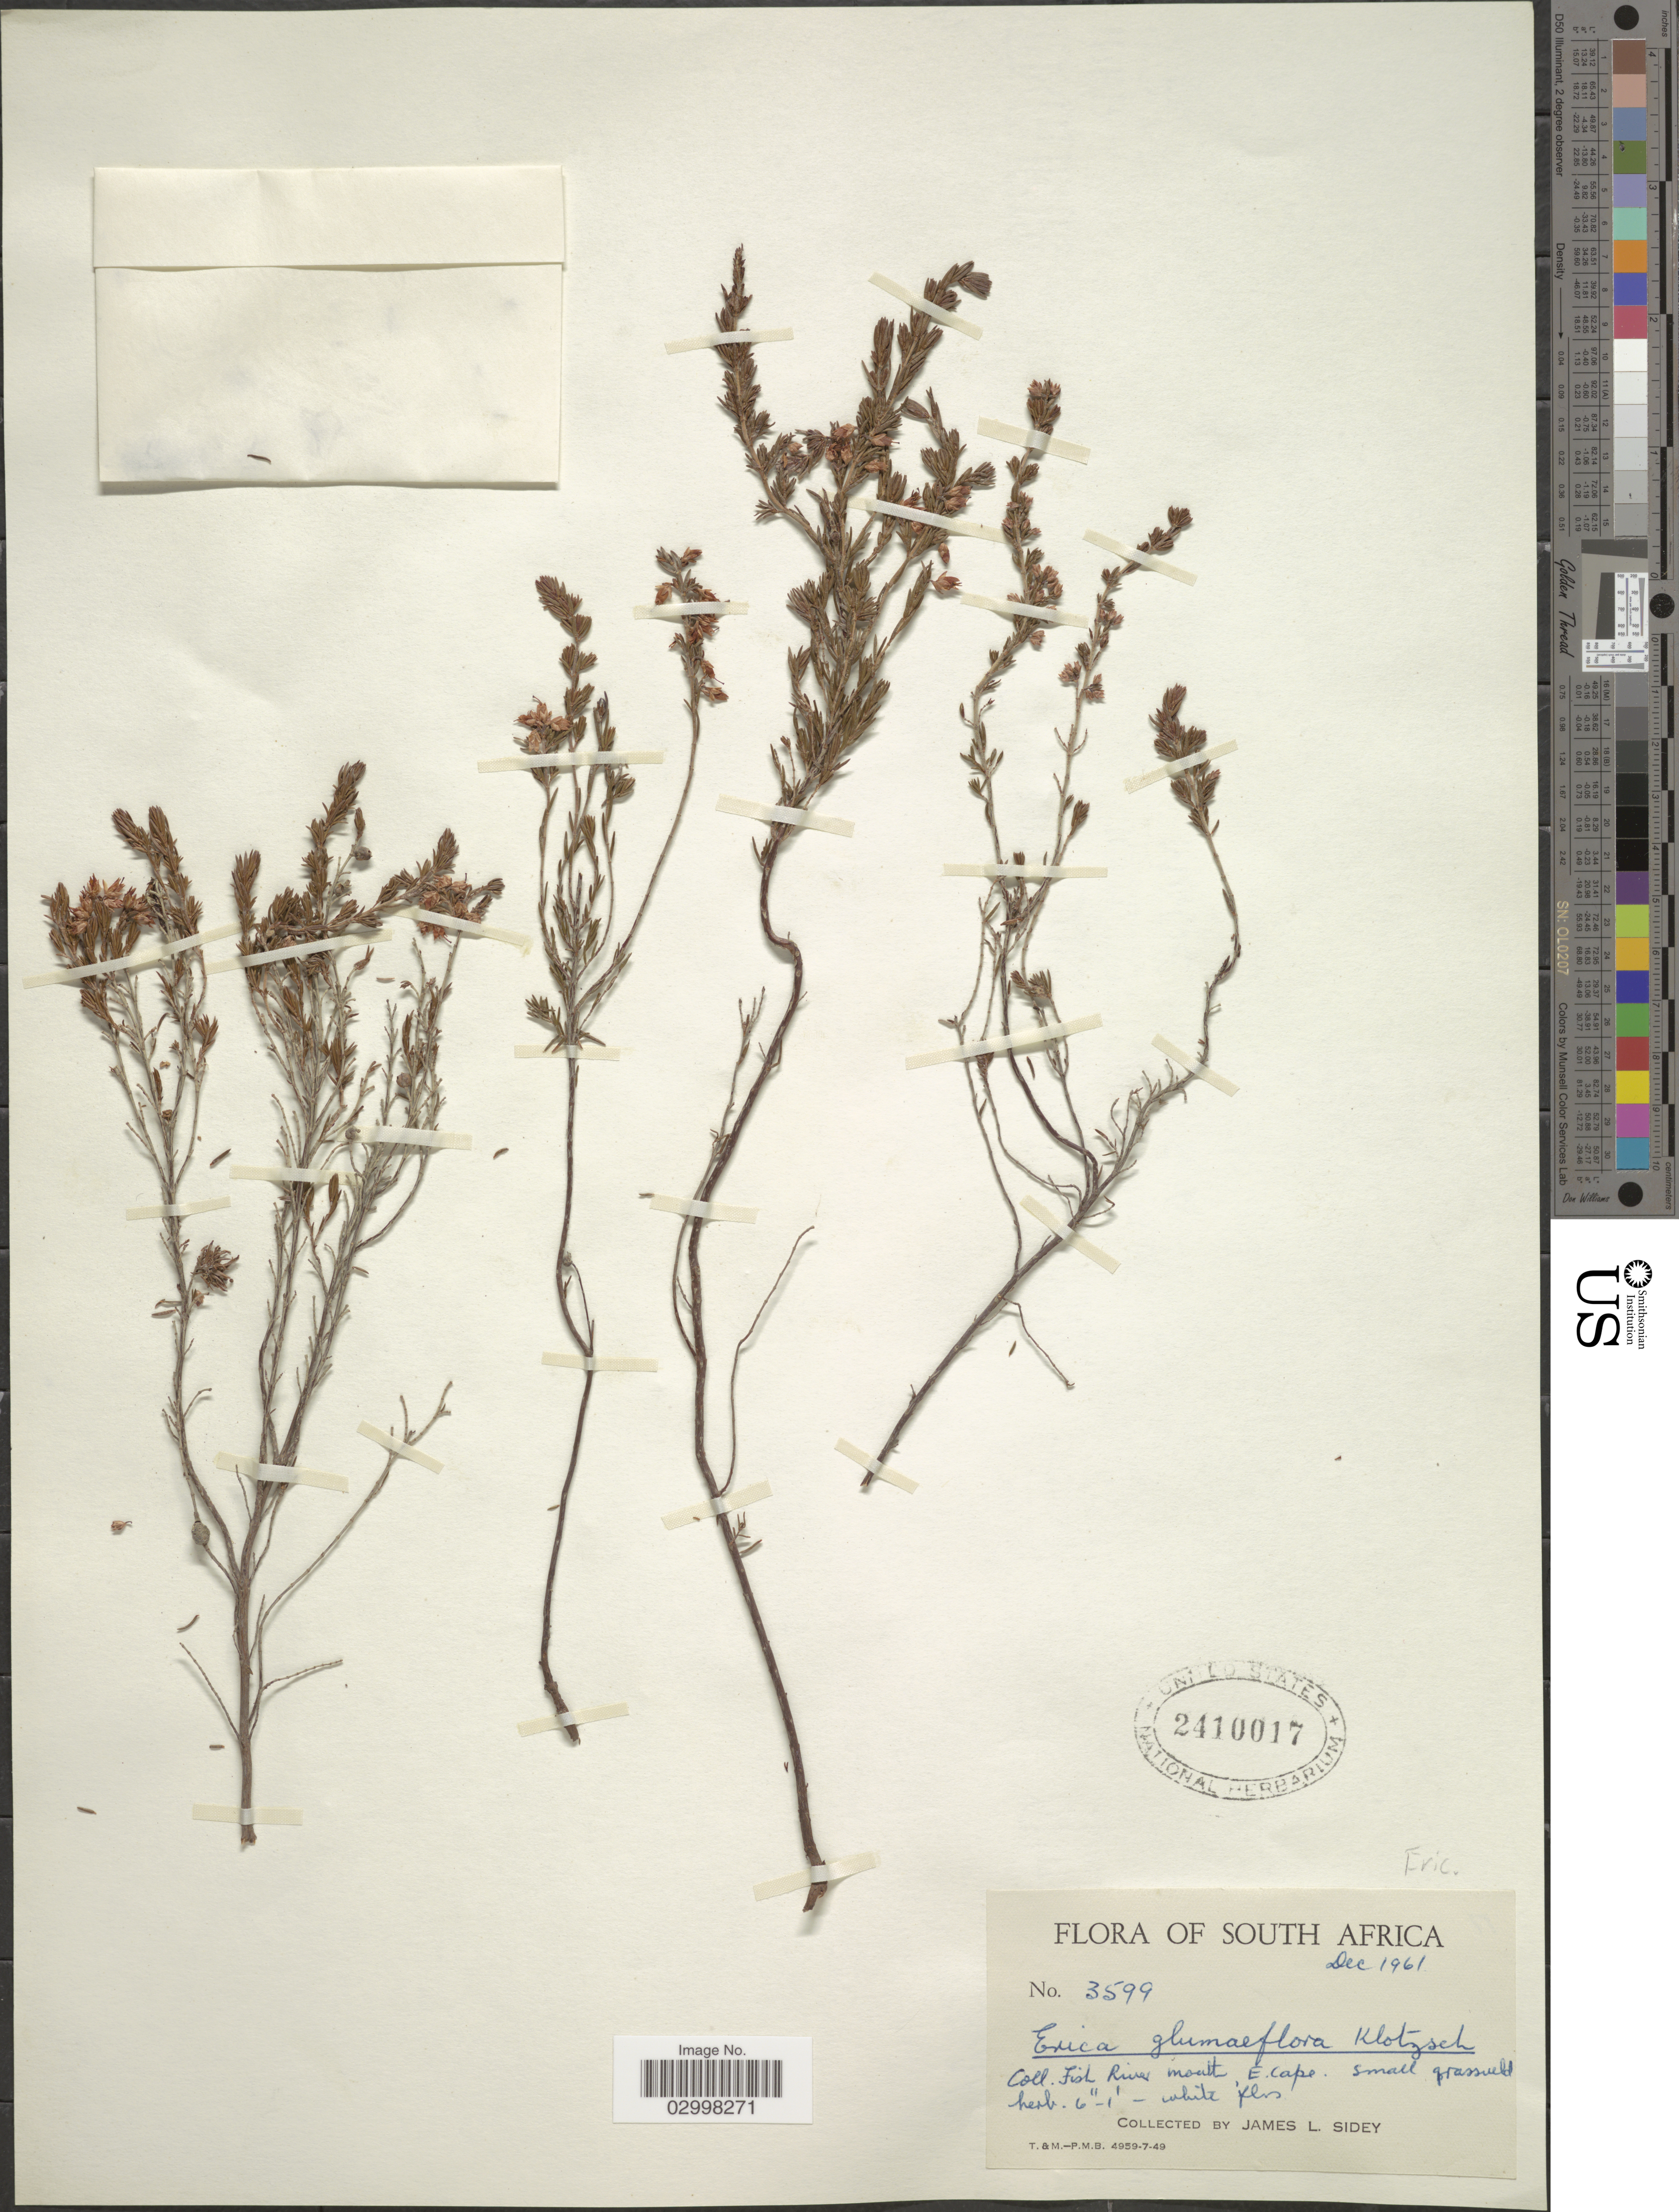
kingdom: Plantae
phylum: Tracheophyta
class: Magnoliopsida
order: Ericales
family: Ericaceae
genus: Erica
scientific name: Erica glumiflora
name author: Klotzsch ex Benth.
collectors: J. L. Sidey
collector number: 3599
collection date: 1961-12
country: South Africa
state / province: Eastern Cape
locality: Coll Fish River mouth, E. Cape.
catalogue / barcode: US 2410017